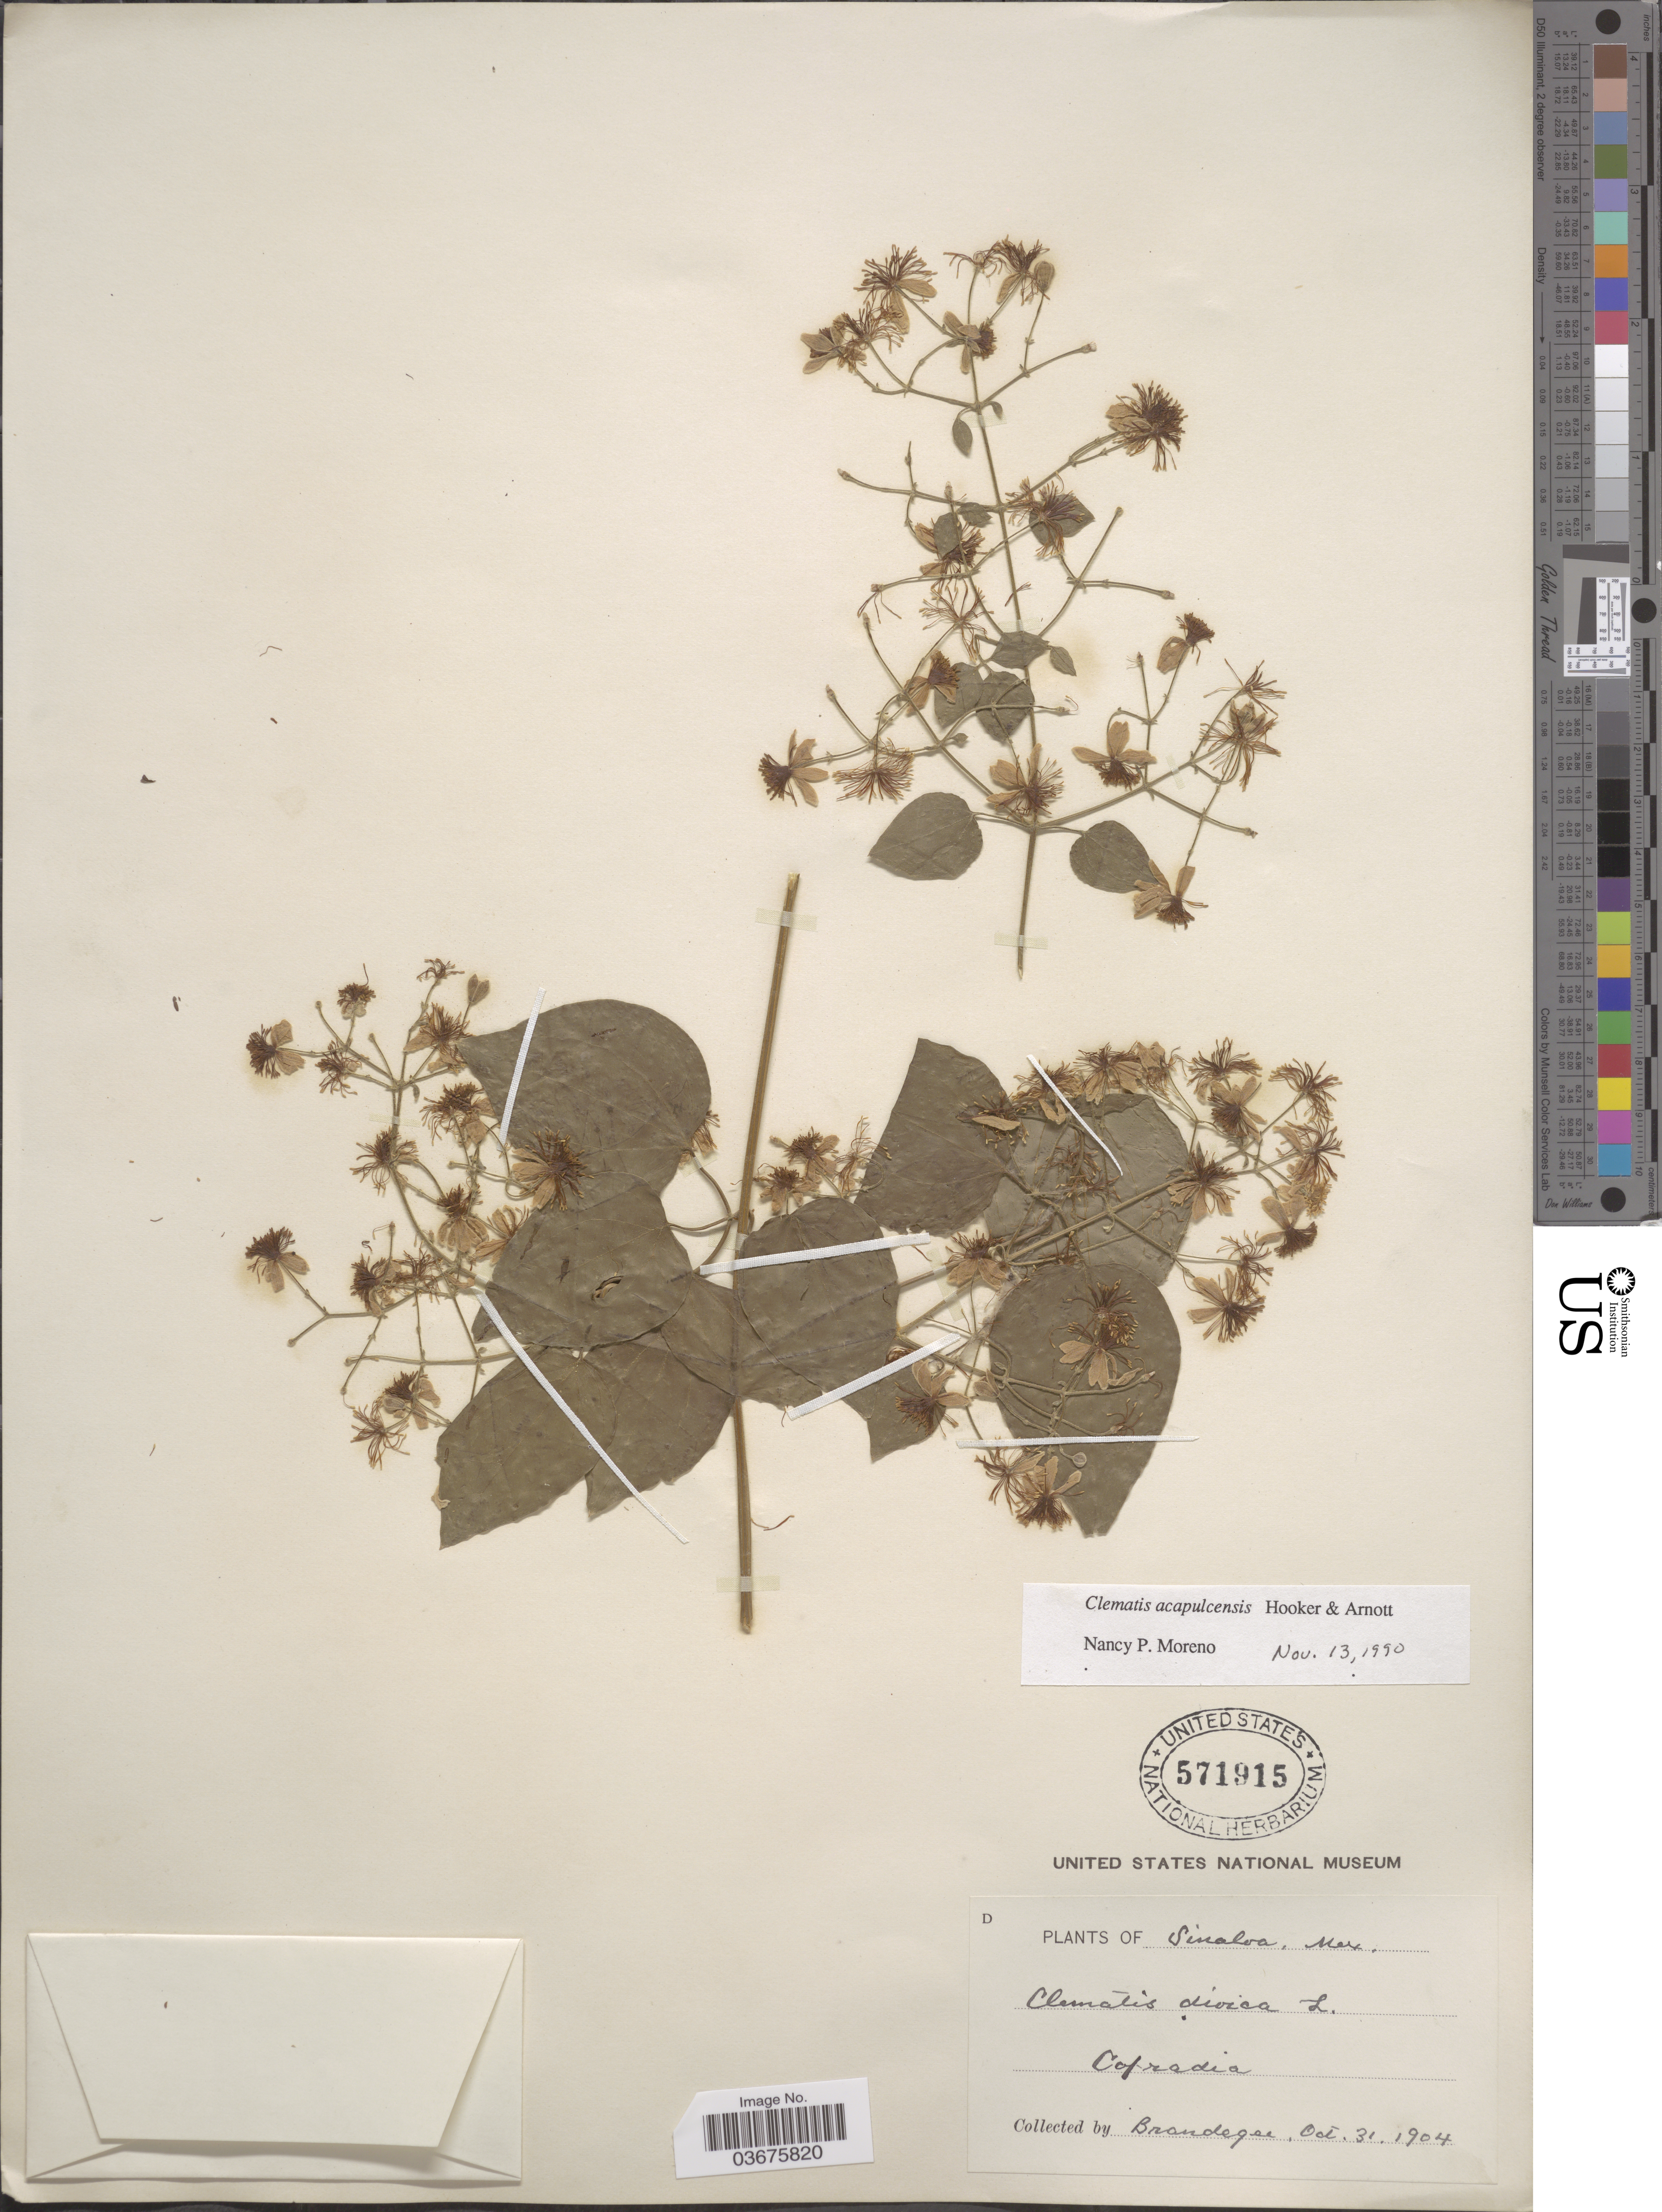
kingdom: Plantae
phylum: Tracheophyta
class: Magnoliopsida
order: Ranunculales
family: Ranunculaceae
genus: Clematis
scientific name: Clematis acapulcensis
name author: Hook. & Arn.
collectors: -- Brandegee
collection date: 1904-10-31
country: Mexico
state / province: Sinaloa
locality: Copradia.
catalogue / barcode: US 571915